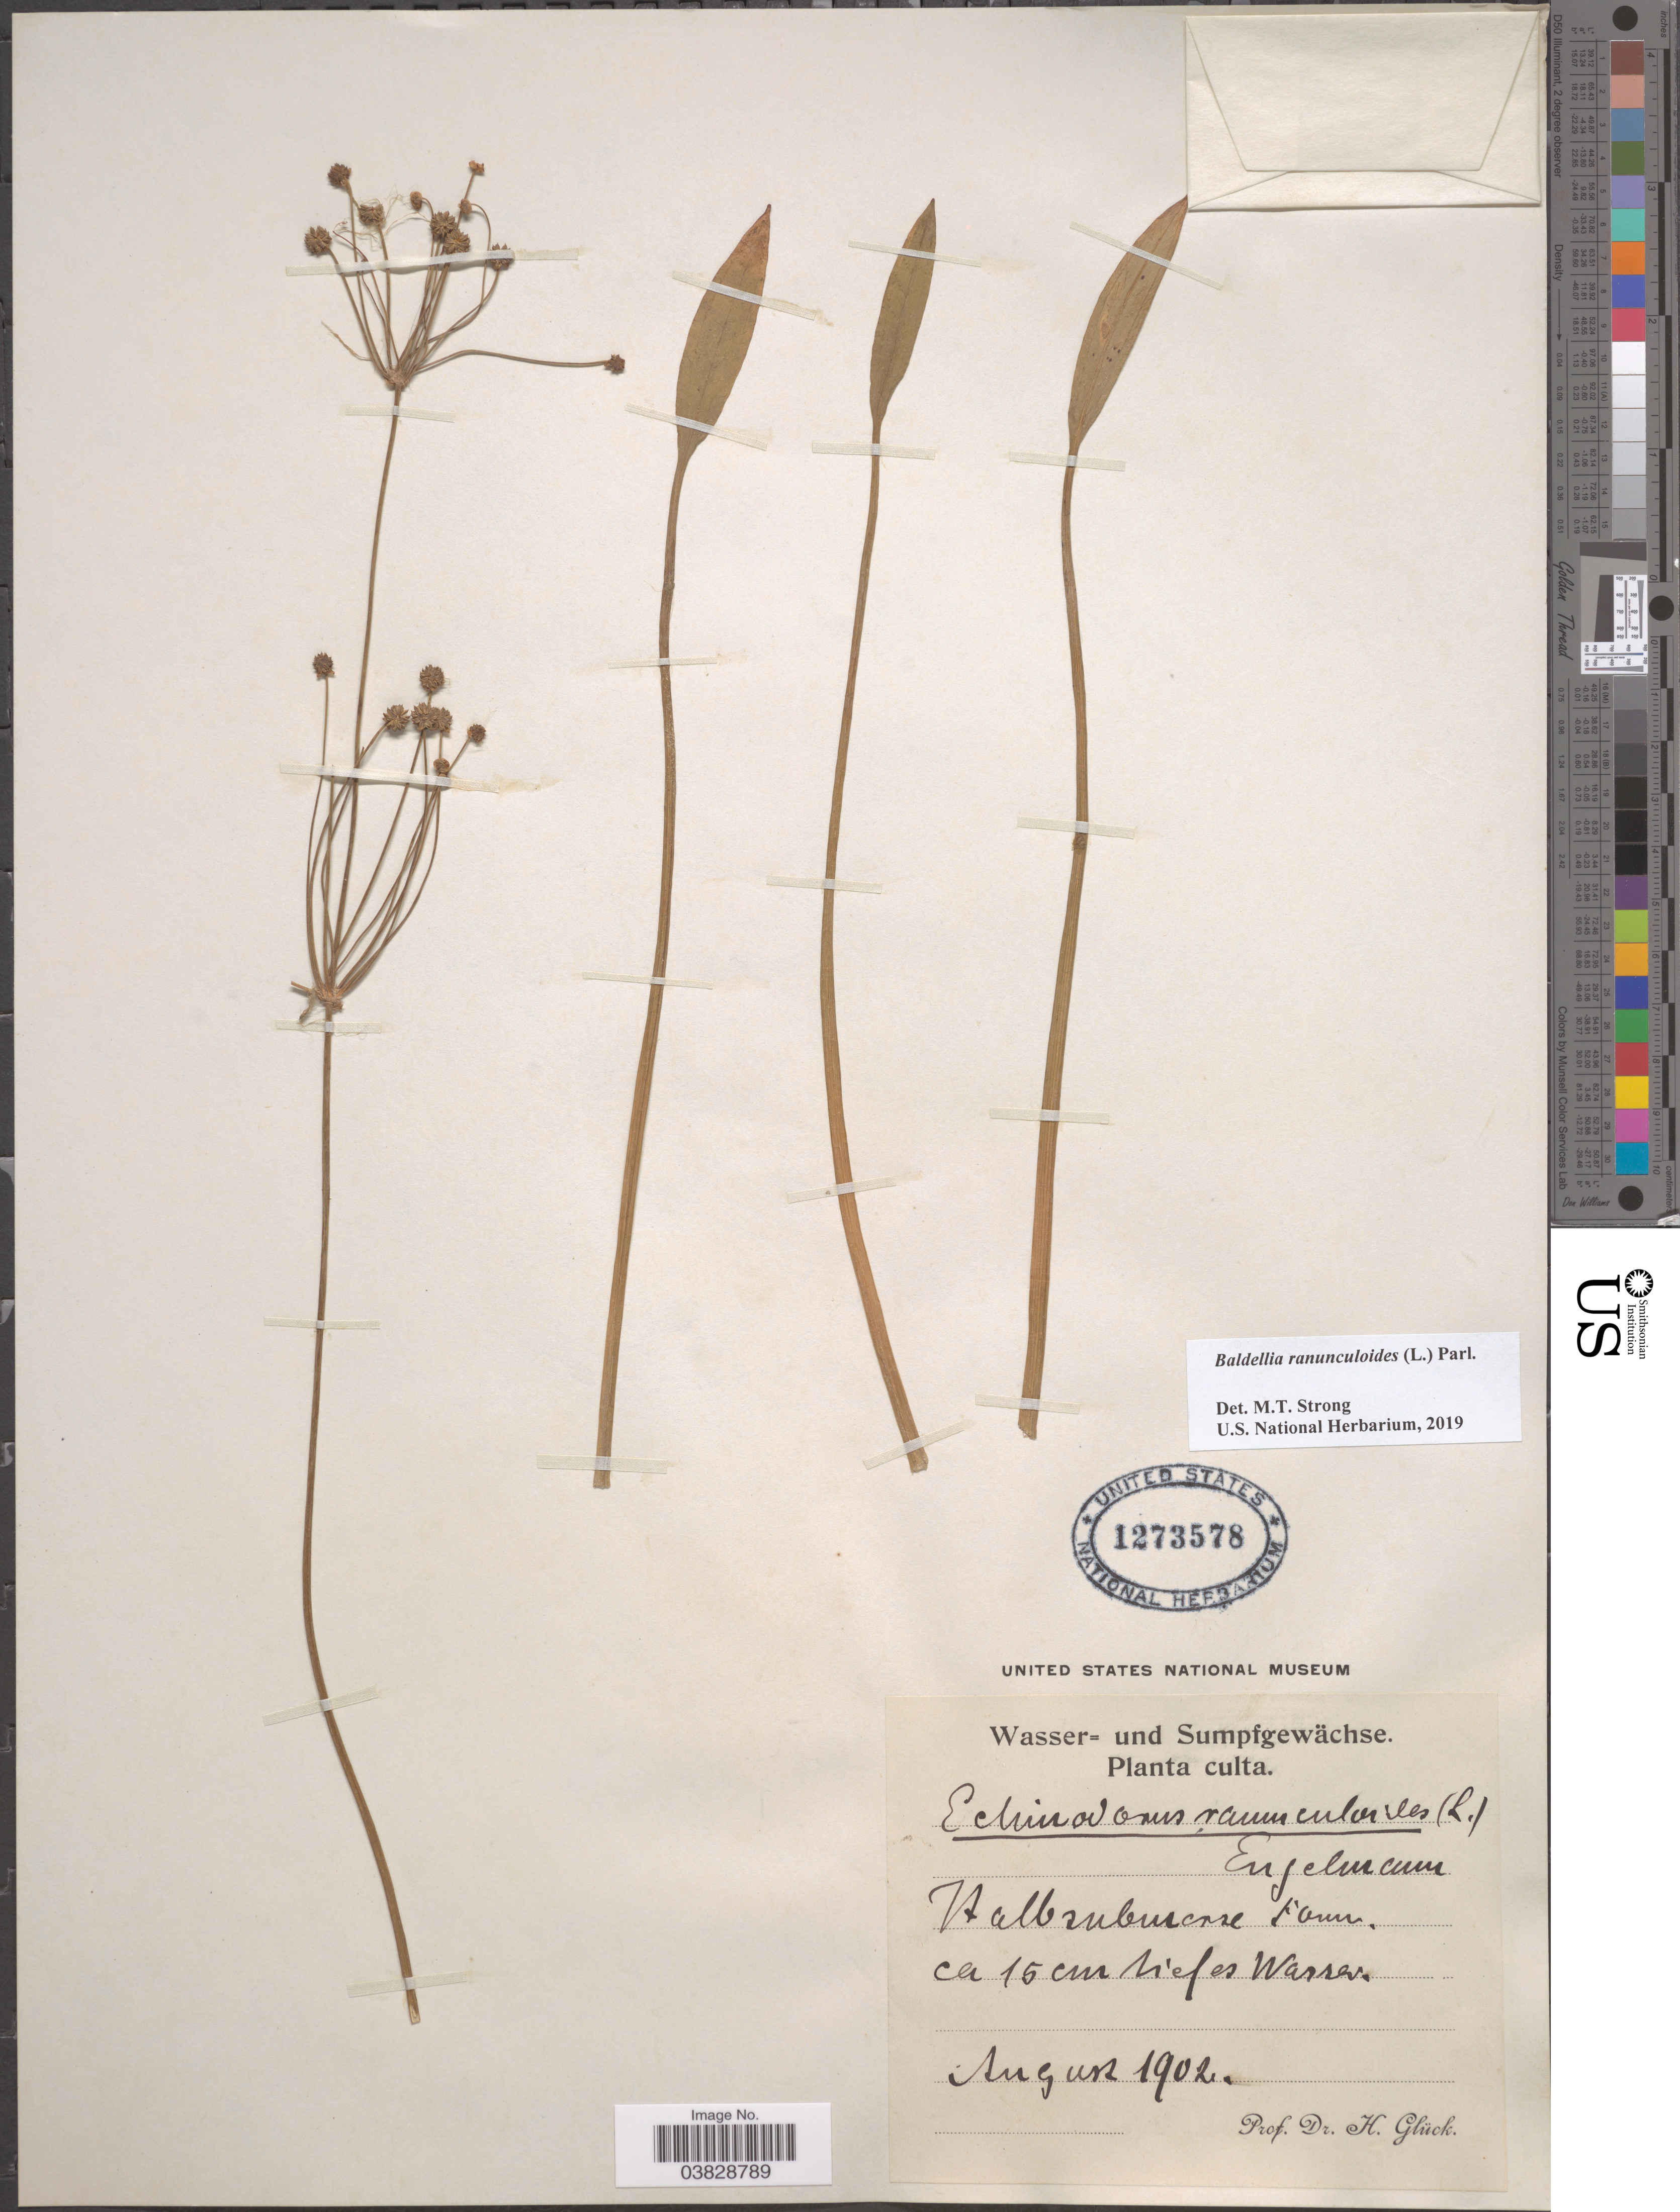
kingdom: Plantae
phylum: Tracheophyta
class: Liliopsida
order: Alismatales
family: Alismataceae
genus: Baldellia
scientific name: Baldellia ranunculoides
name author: (L.) Parl.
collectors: H. Glück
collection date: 1902-08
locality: Wasser= und Sumpfgewächse. Culta.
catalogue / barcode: US 1273578